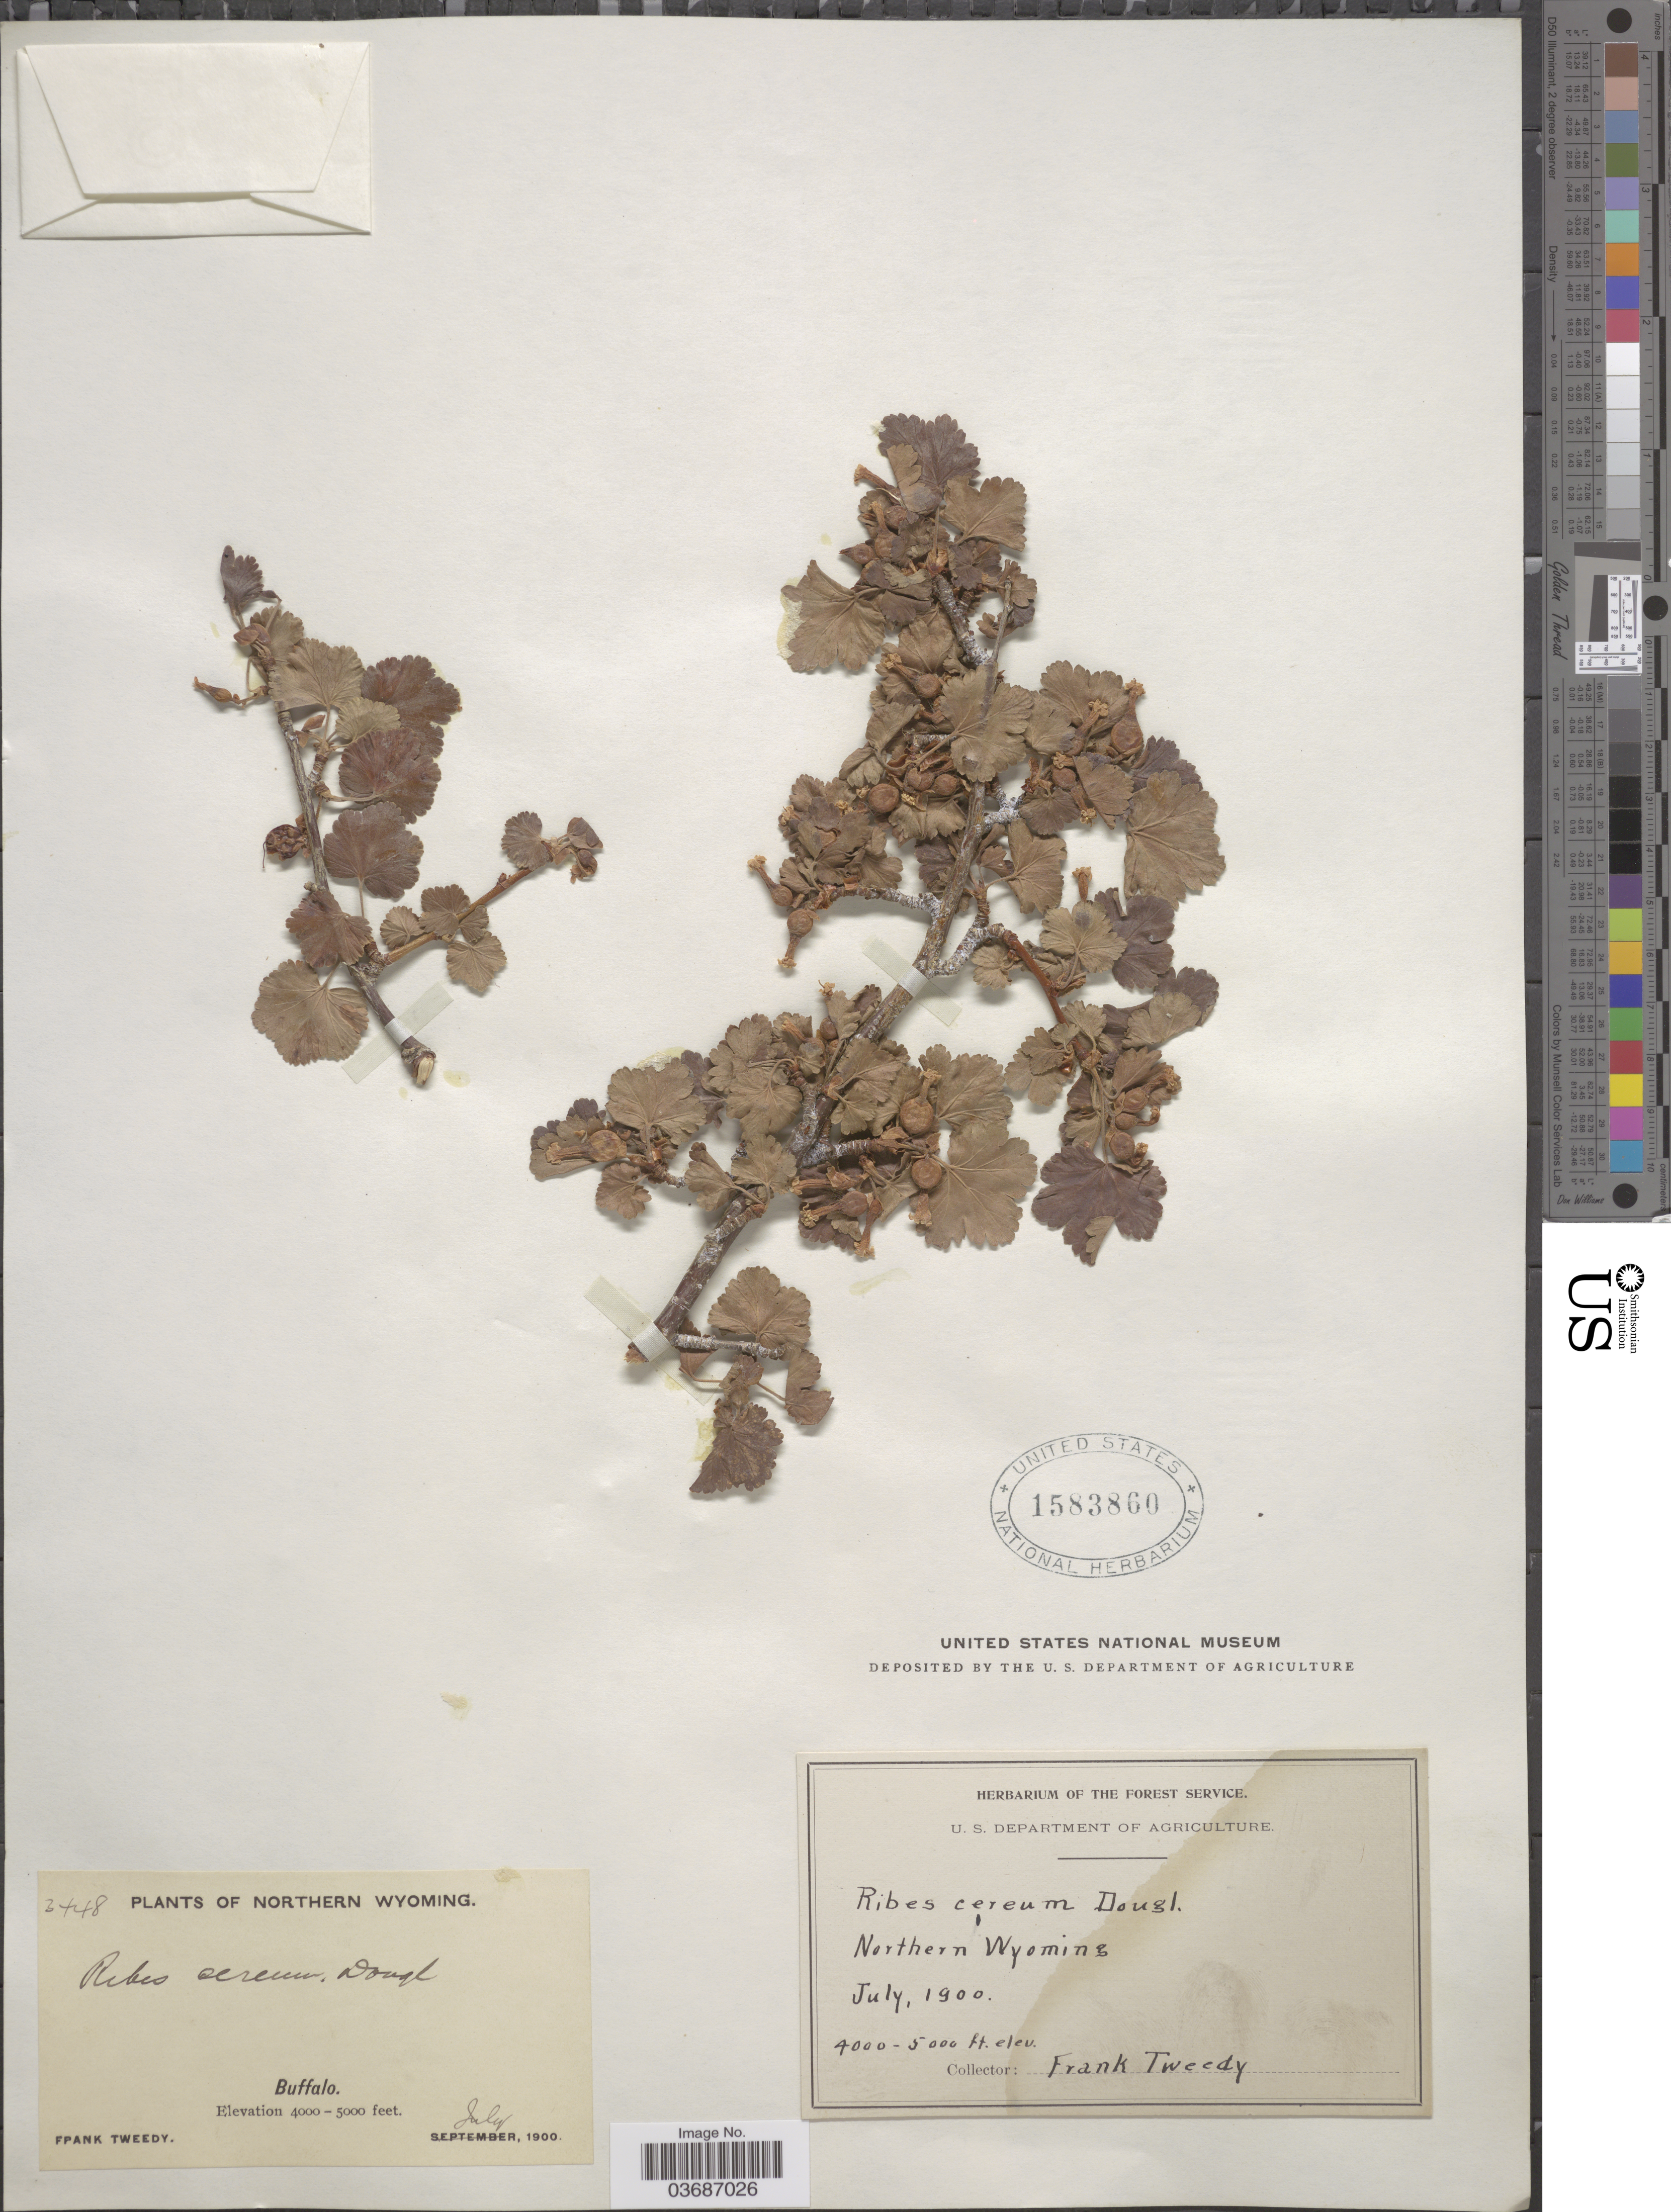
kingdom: Plantae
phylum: Tracheophyta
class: Magnoliopsida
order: Saxifragales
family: Grossulariaceae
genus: Ribes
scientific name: Ribes cereum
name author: Douglas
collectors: F. Tweedy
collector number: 2448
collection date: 1900-07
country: United States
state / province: Wyoming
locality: Northern Wyoming. Buffalo.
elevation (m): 1219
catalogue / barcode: US 1583860